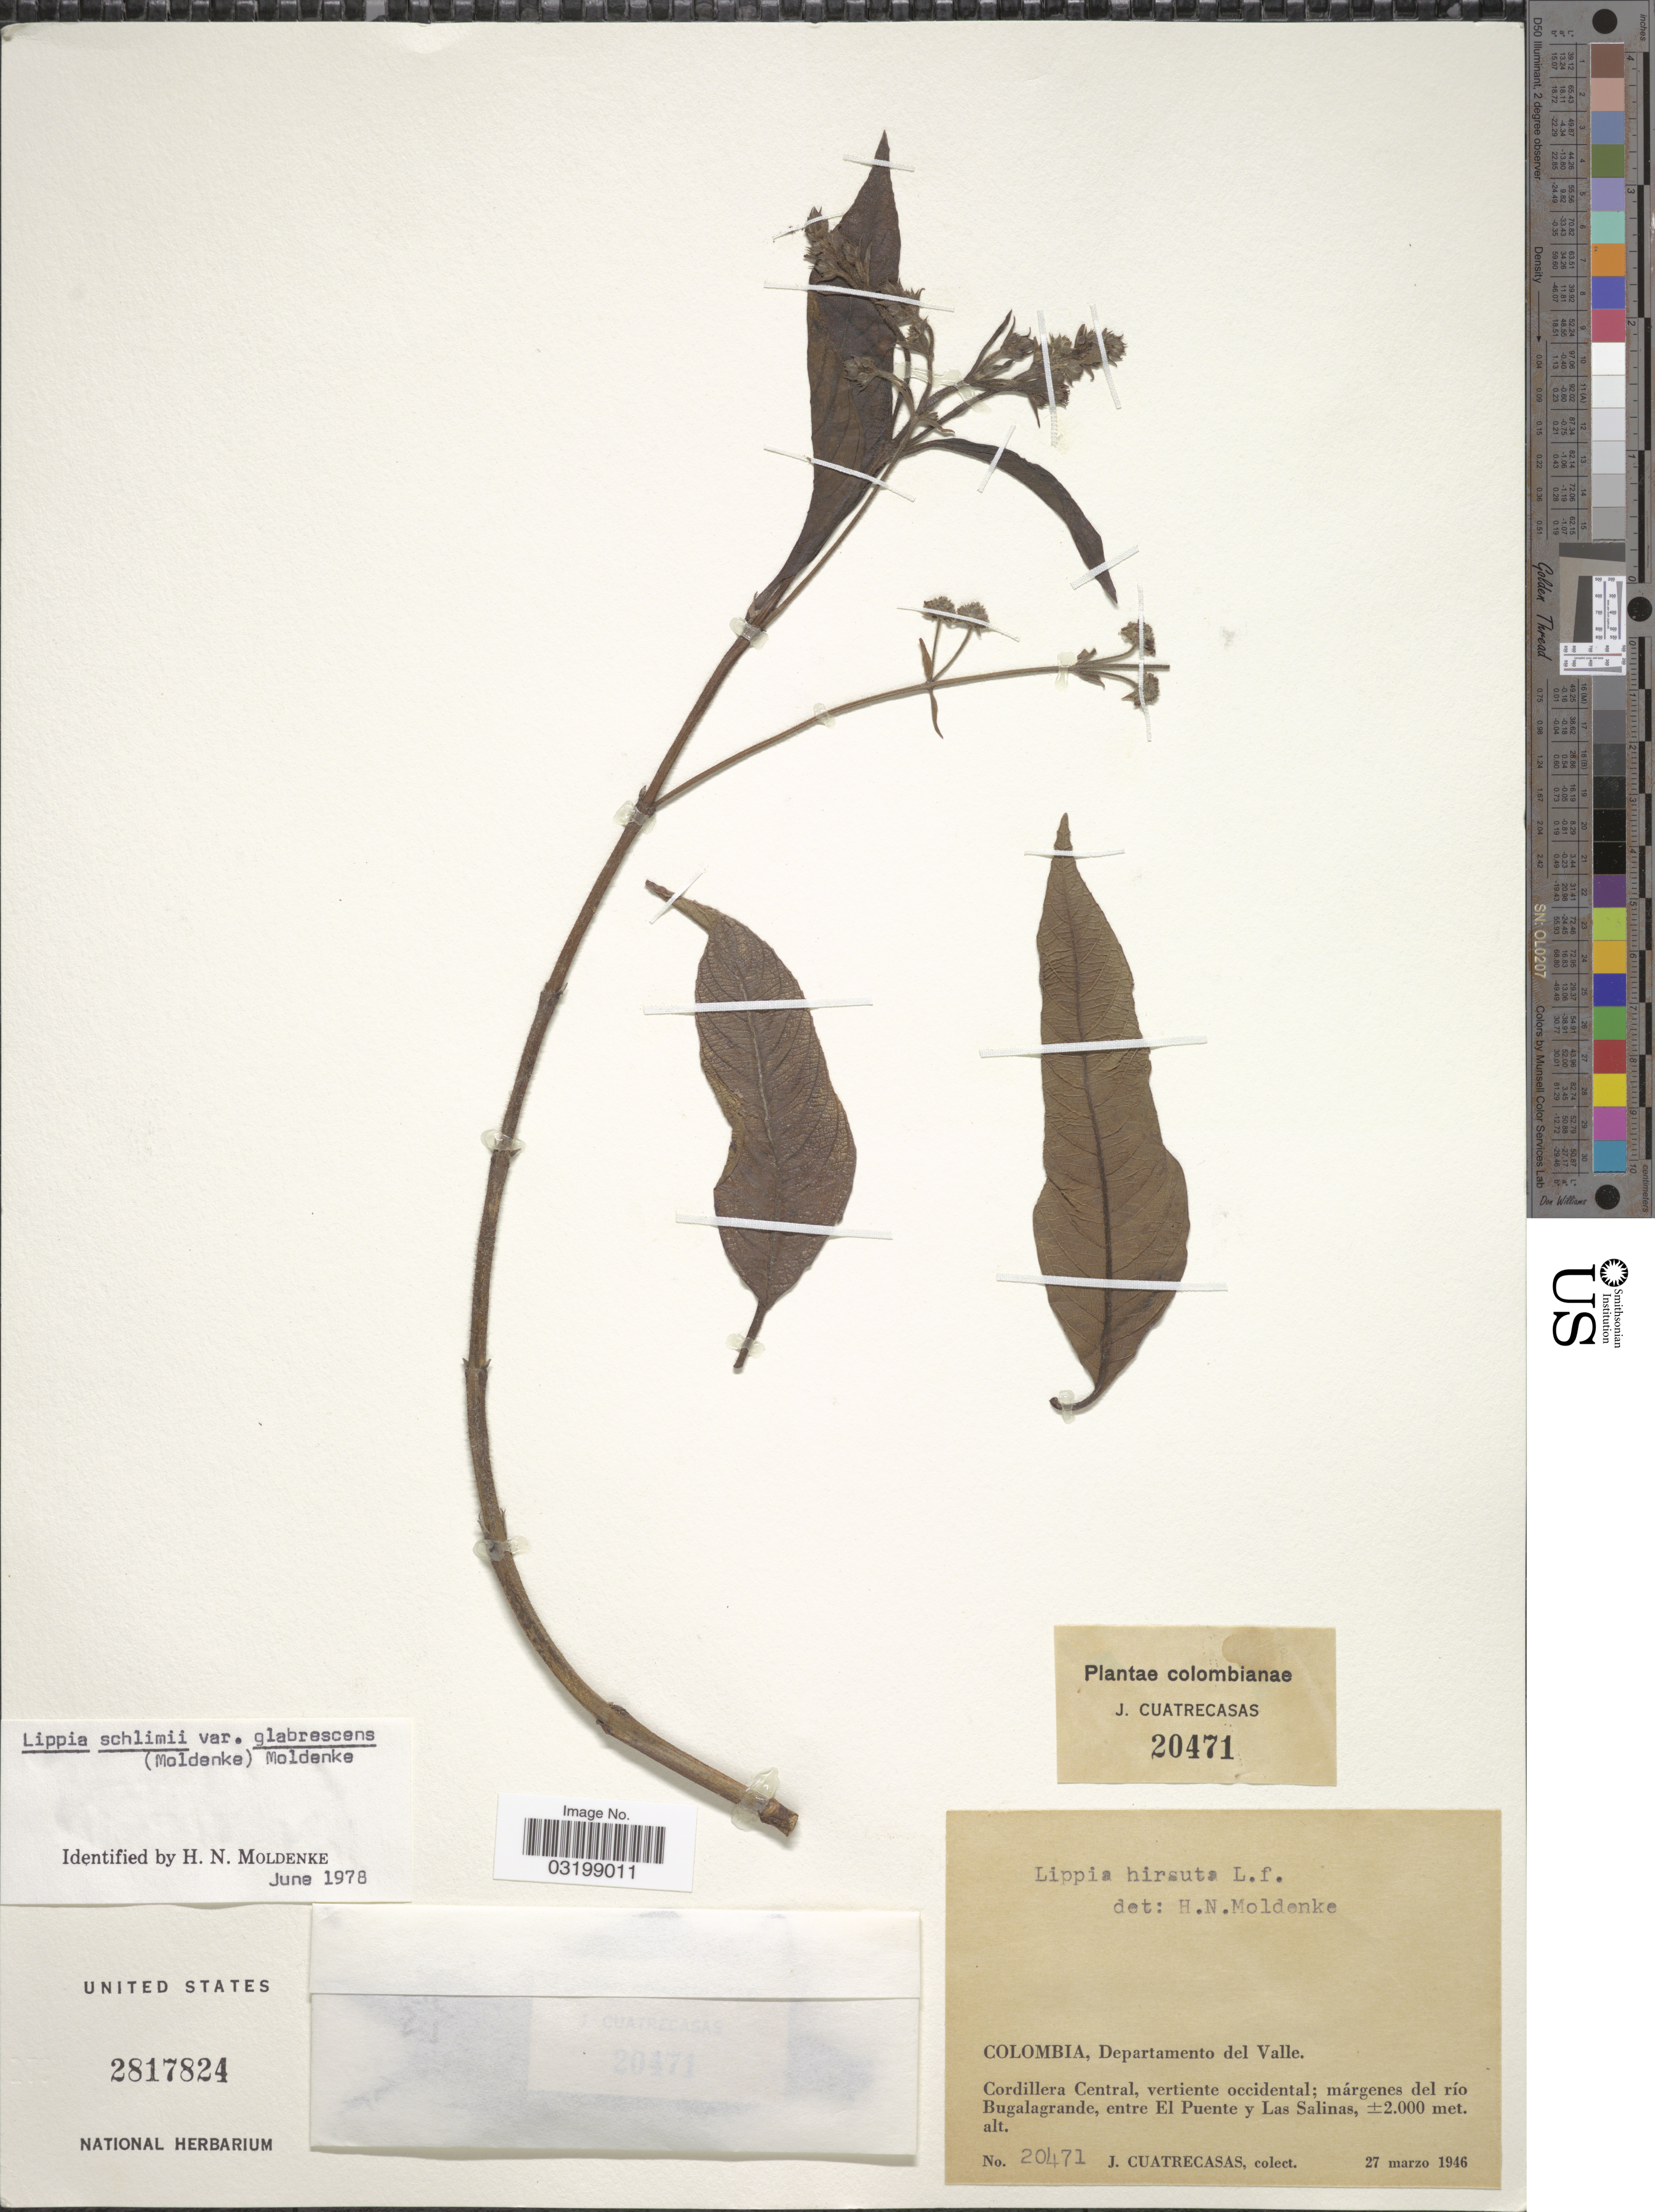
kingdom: Plantae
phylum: Tracheophyta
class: Magnoliopsida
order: Lamiales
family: Verbenaceae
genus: Lippia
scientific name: Lippia hirsuta var. glabrescens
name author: Moldenke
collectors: J. Cuatrecasas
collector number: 20471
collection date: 1946-03-27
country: Colombia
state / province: Valle del Cauca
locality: Departamento del Valle. Cordillera Central, vertiente occidental; márgenes del río Bugalagrande, entre El Puente y Las Salinas.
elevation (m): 2000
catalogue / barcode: US 2817824